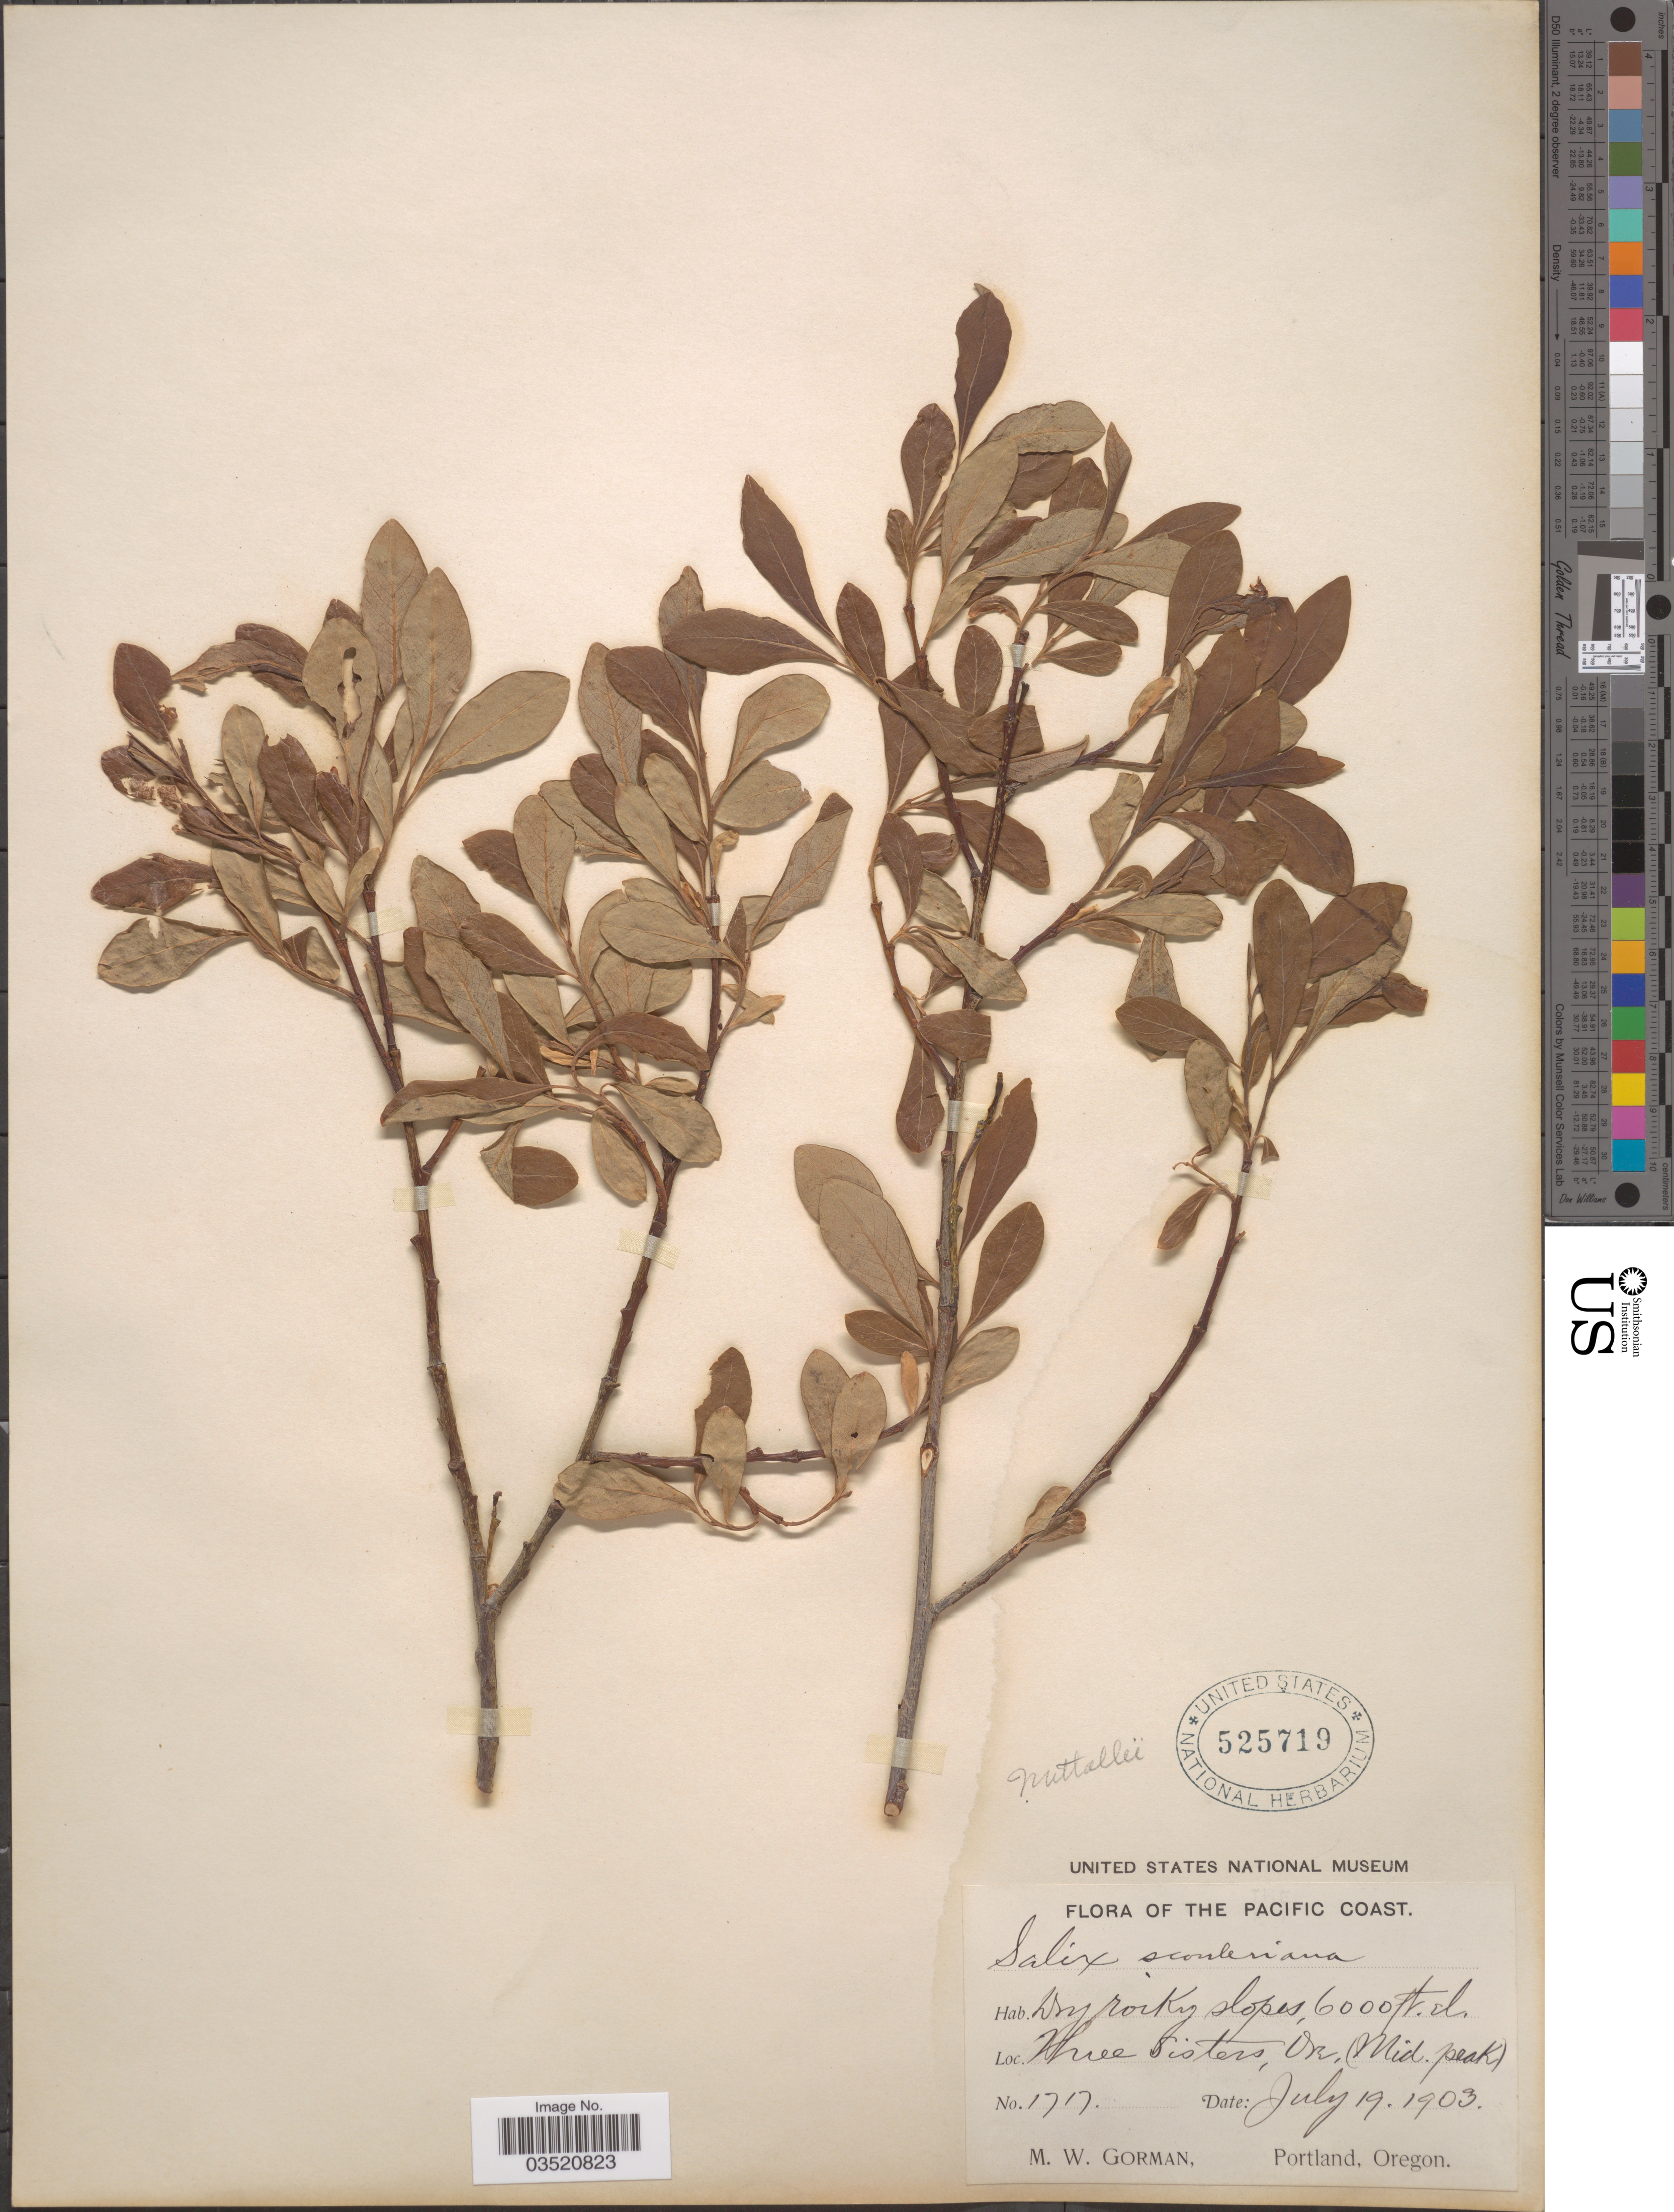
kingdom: Plantae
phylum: Tracheophyta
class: Magnoliopsida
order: Malpighiales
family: Salicaceae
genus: Salix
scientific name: Salix scouleriana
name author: Barratt ex Hook.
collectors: M. W. Gorman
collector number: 1717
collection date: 1903-07-19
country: United States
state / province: Oregon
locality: The Pacific Coast. Three Sisters, (Mid. Peak).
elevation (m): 1829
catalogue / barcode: US 525719